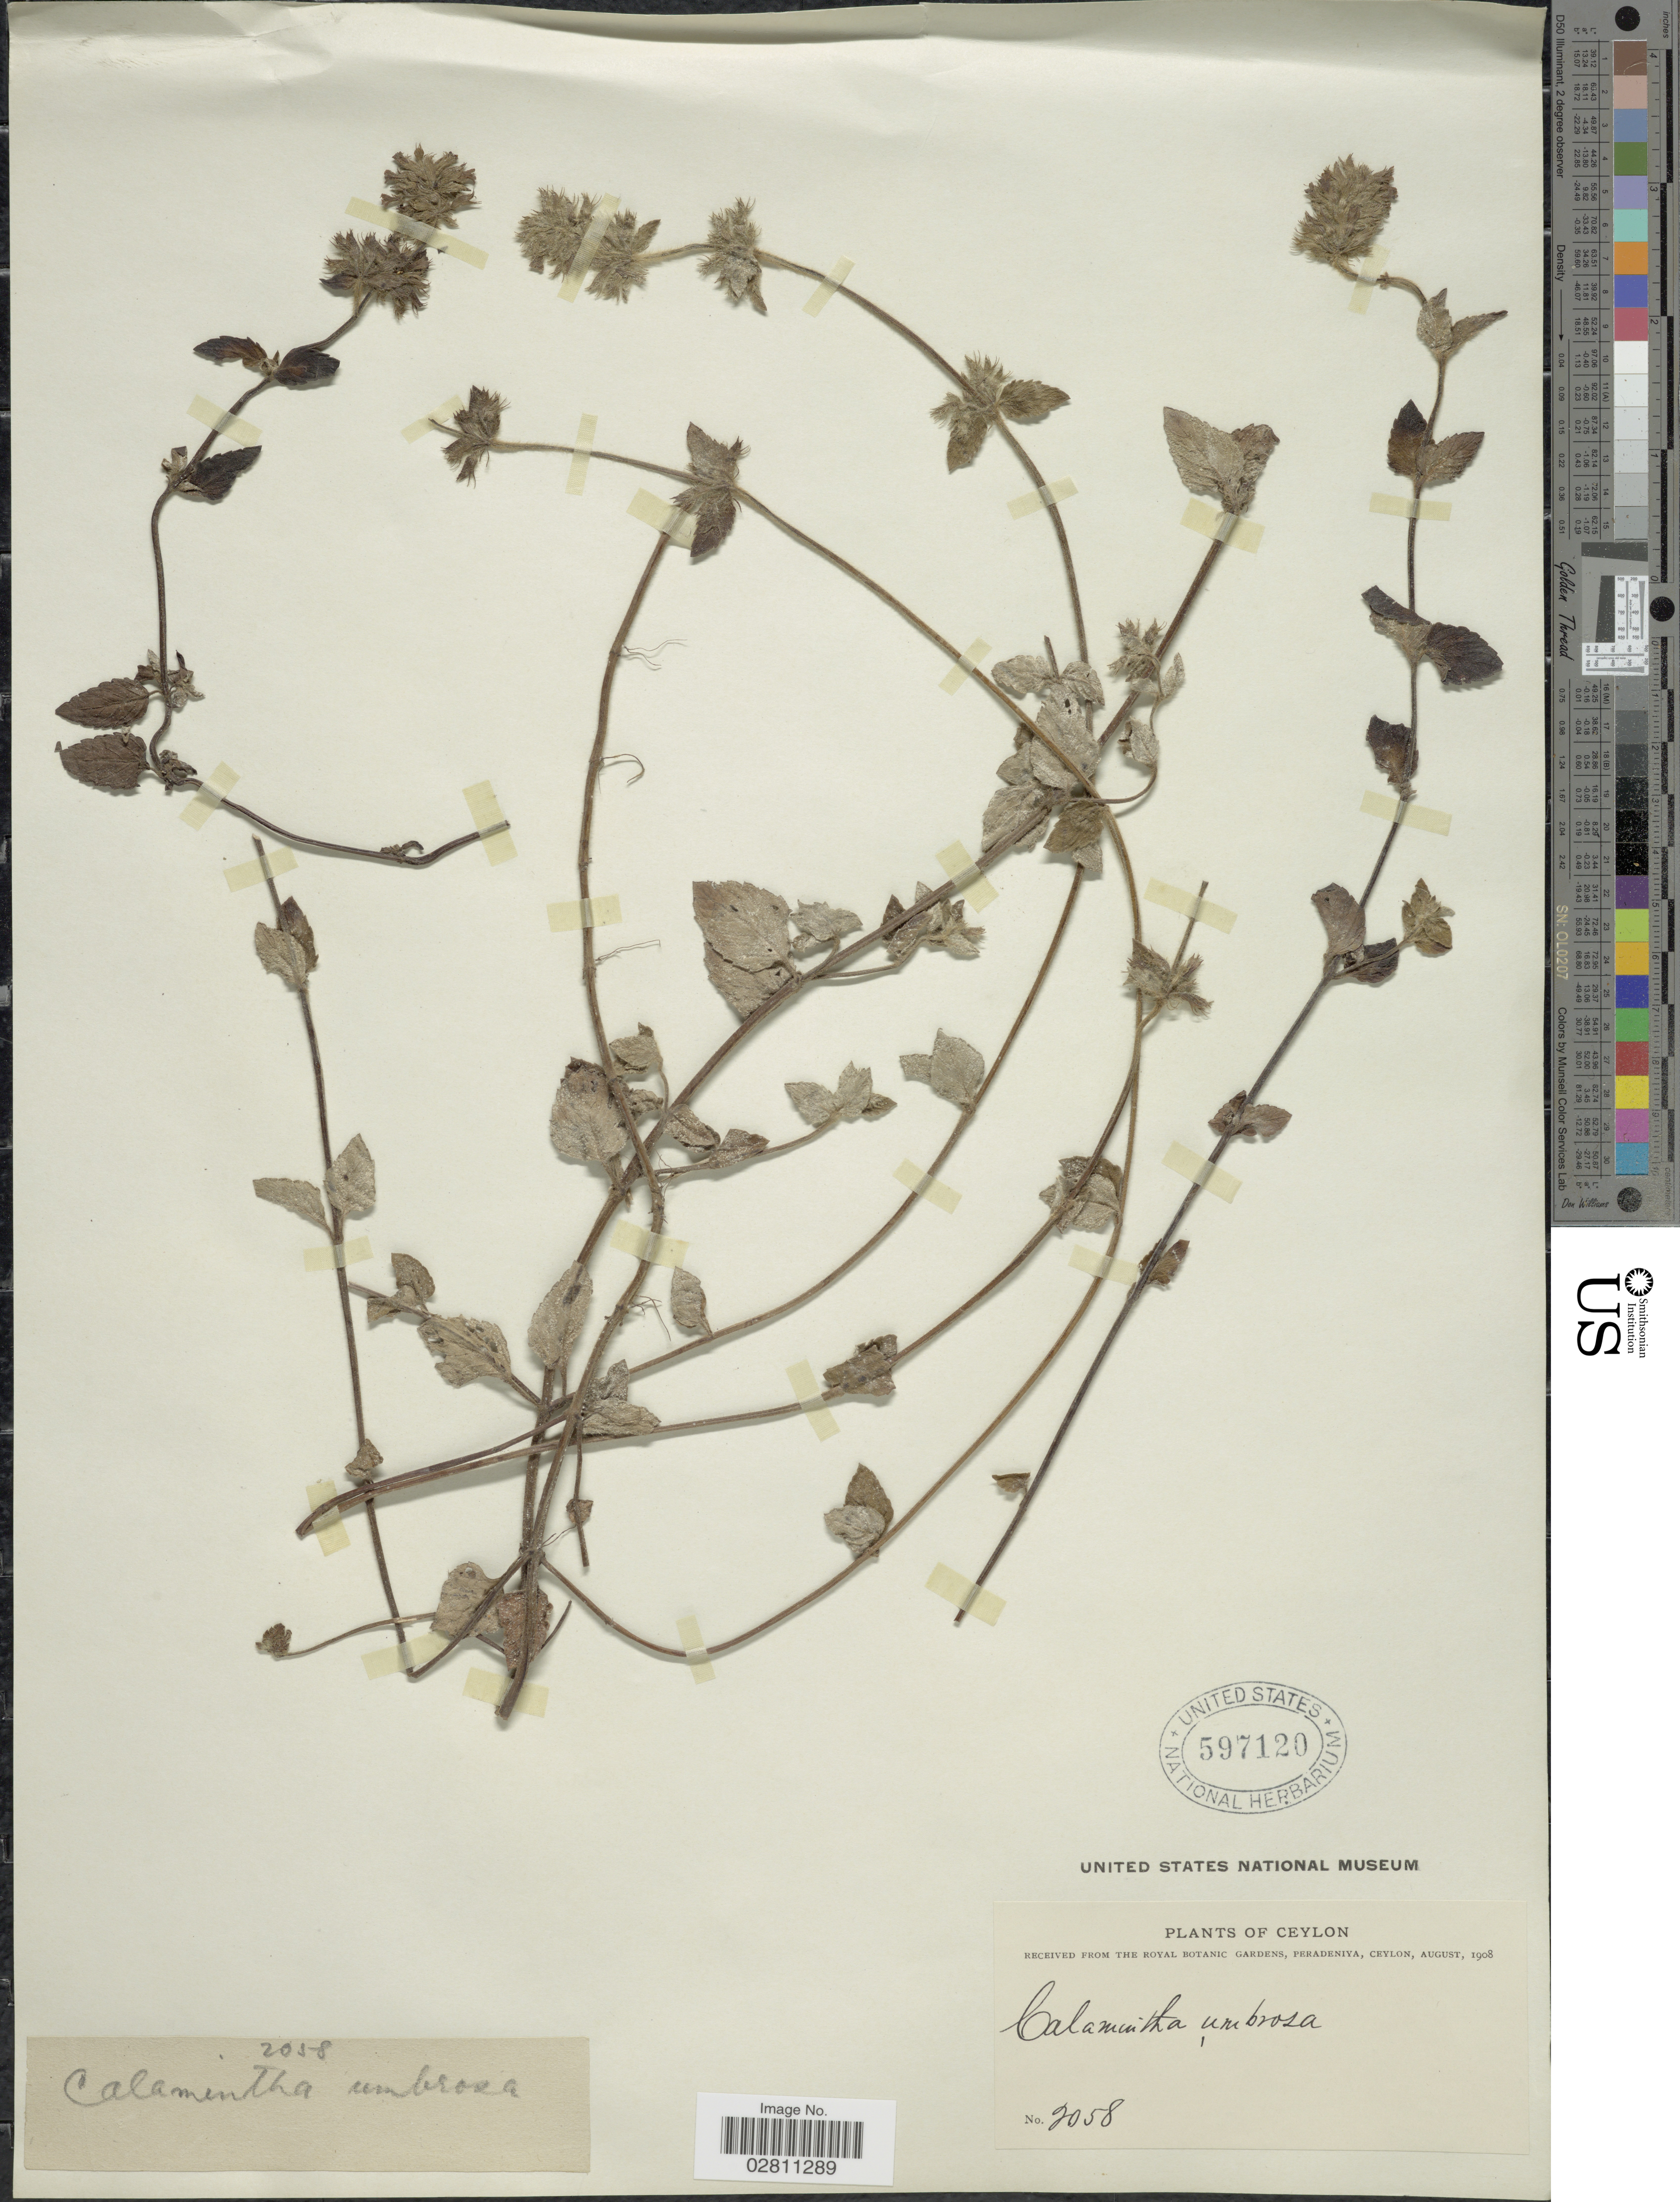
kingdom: Plantae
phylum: Tracheophyta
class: Magnoliopsida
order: Lamiales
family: Lamiaceae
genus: Clinopodium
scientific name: Clinopodium umbrosum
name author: (M. Bieb.) C. Koch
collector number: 2058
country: Sri Lanka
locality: Ceylon.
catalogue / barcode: US 597120